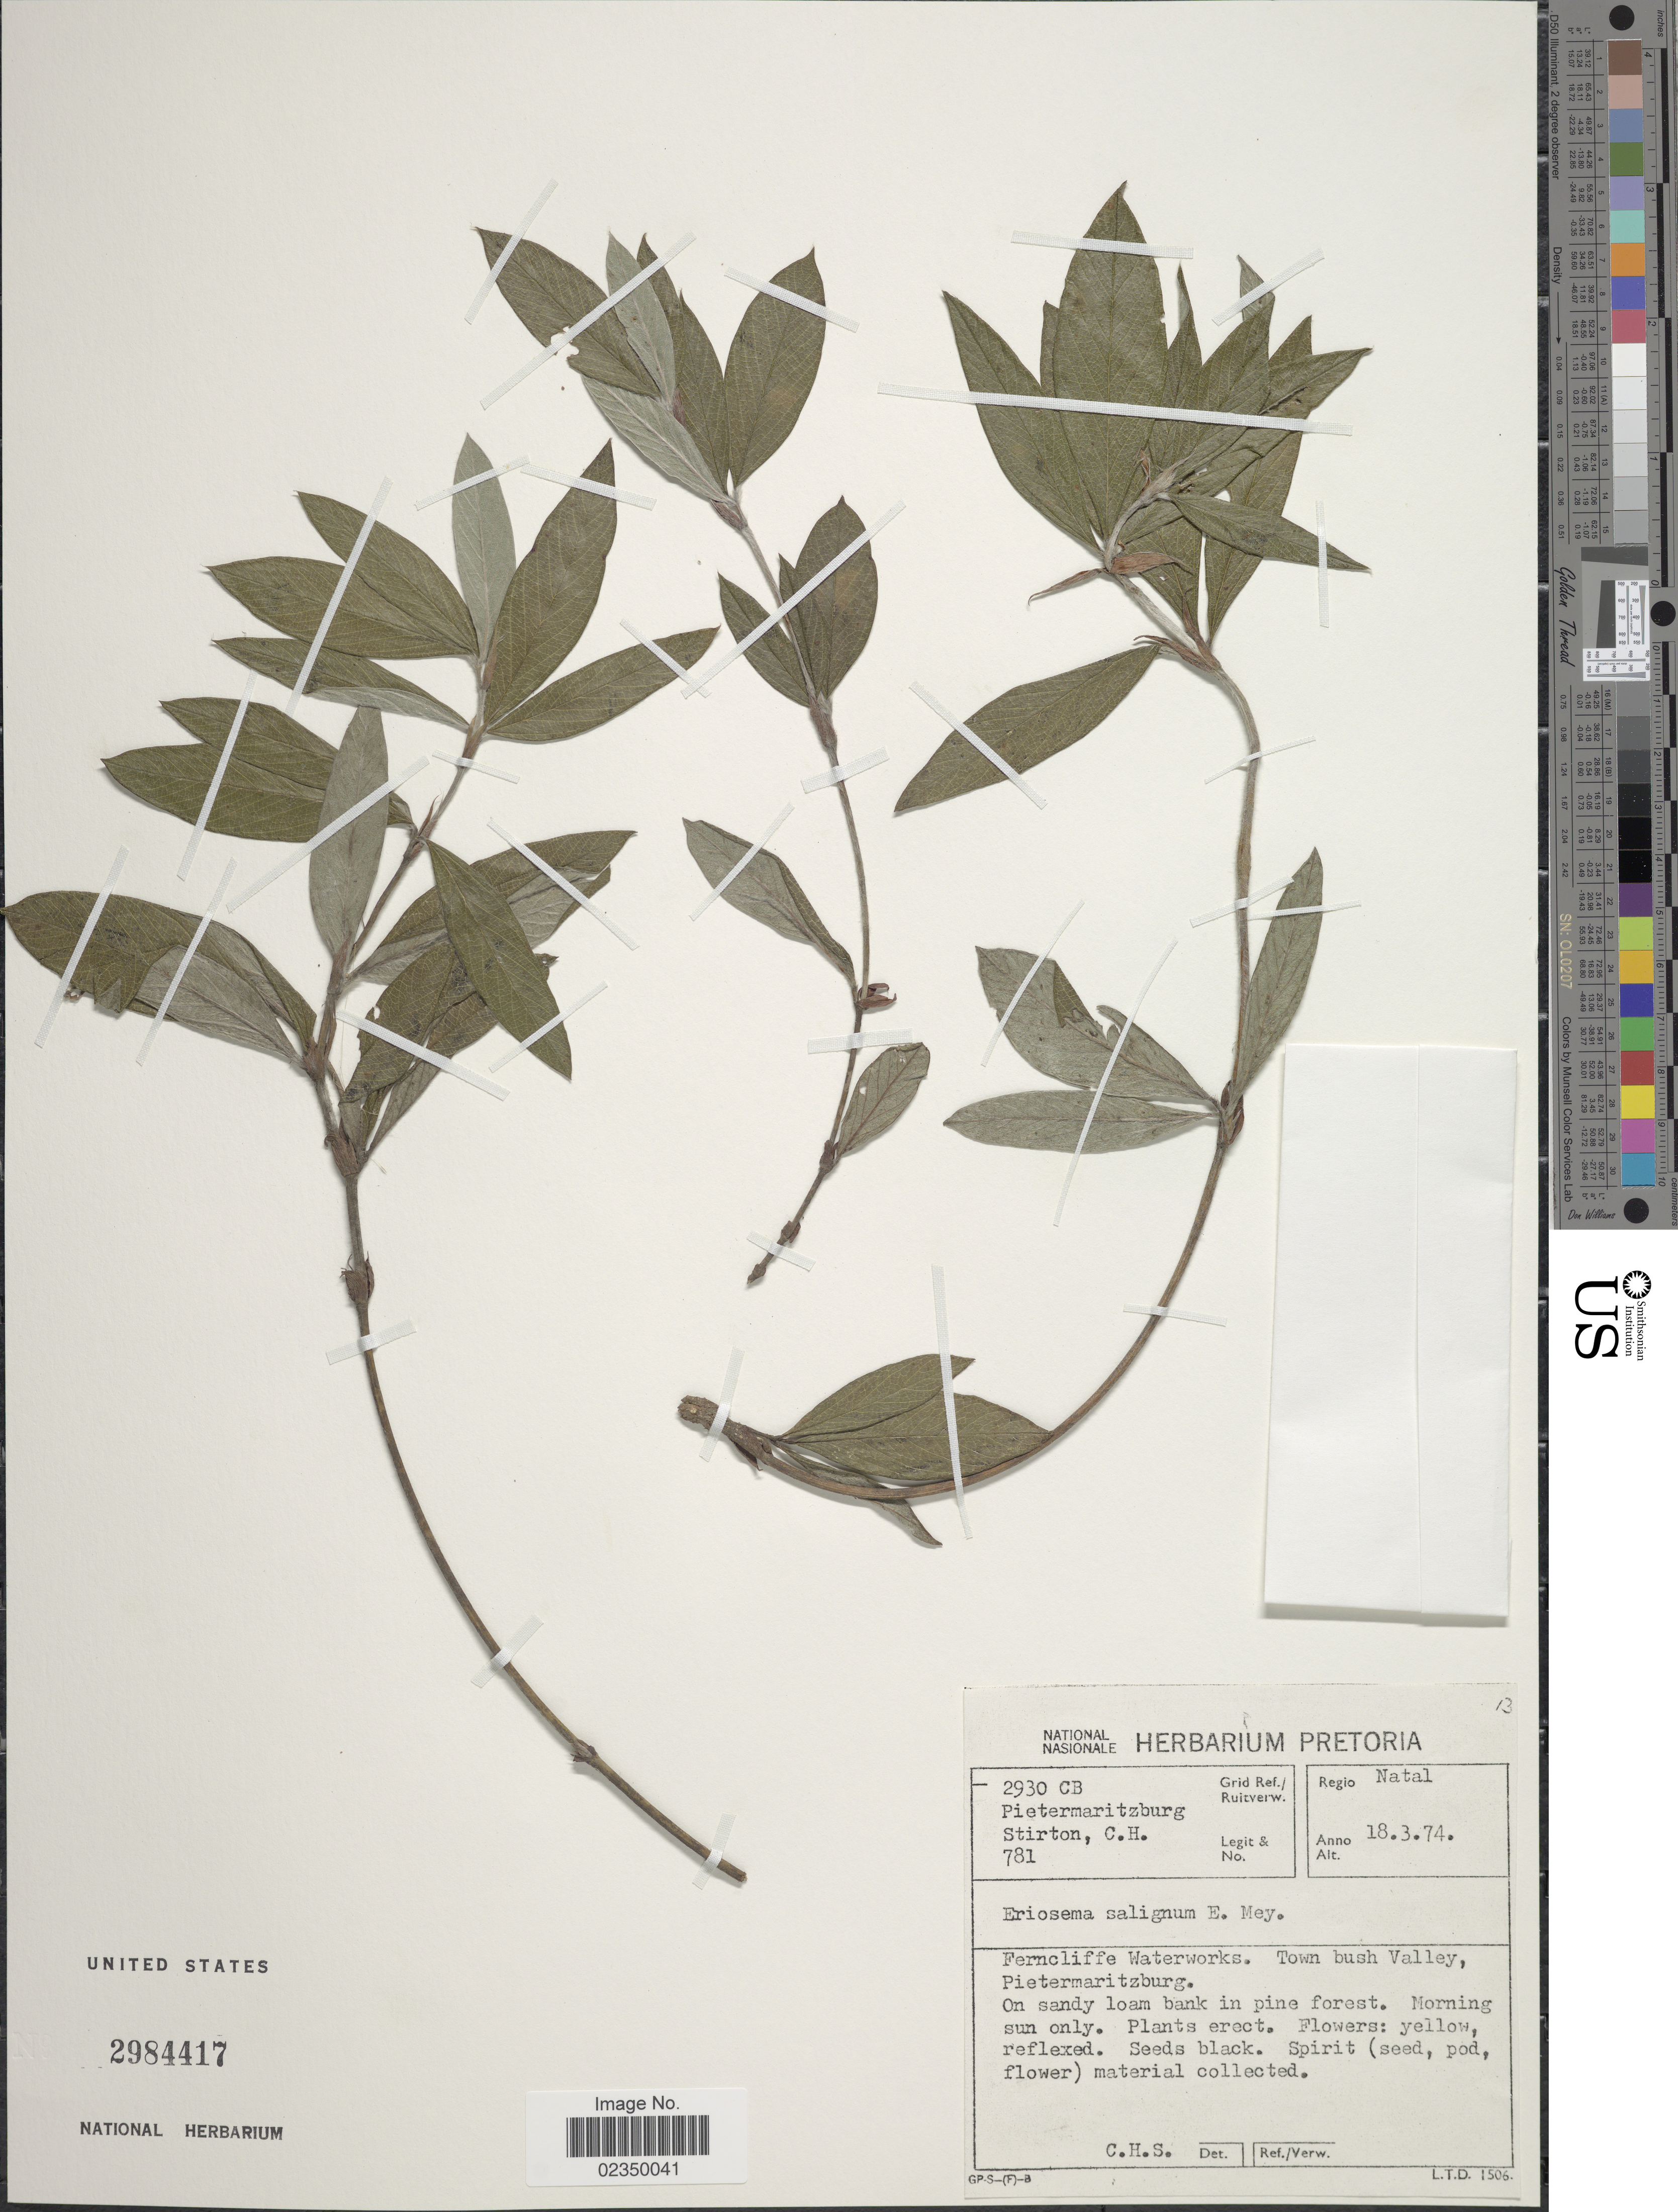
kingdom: Plantae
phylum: Tracheophyta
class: Magnoliopsida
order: Fabales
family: Fabaceae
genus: Eriosema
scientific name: Eriosema salignum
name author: E. Mey.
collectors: C. H. Stirton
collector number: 781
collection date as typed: Transcribed d/m/y: 18/3/74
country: South Africa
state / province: KwaZulu-Natal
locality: Regio Natal. Ferncliffe Waterworks. Town bush Valley. Pietermaritzburg.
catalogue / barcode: US 2984417